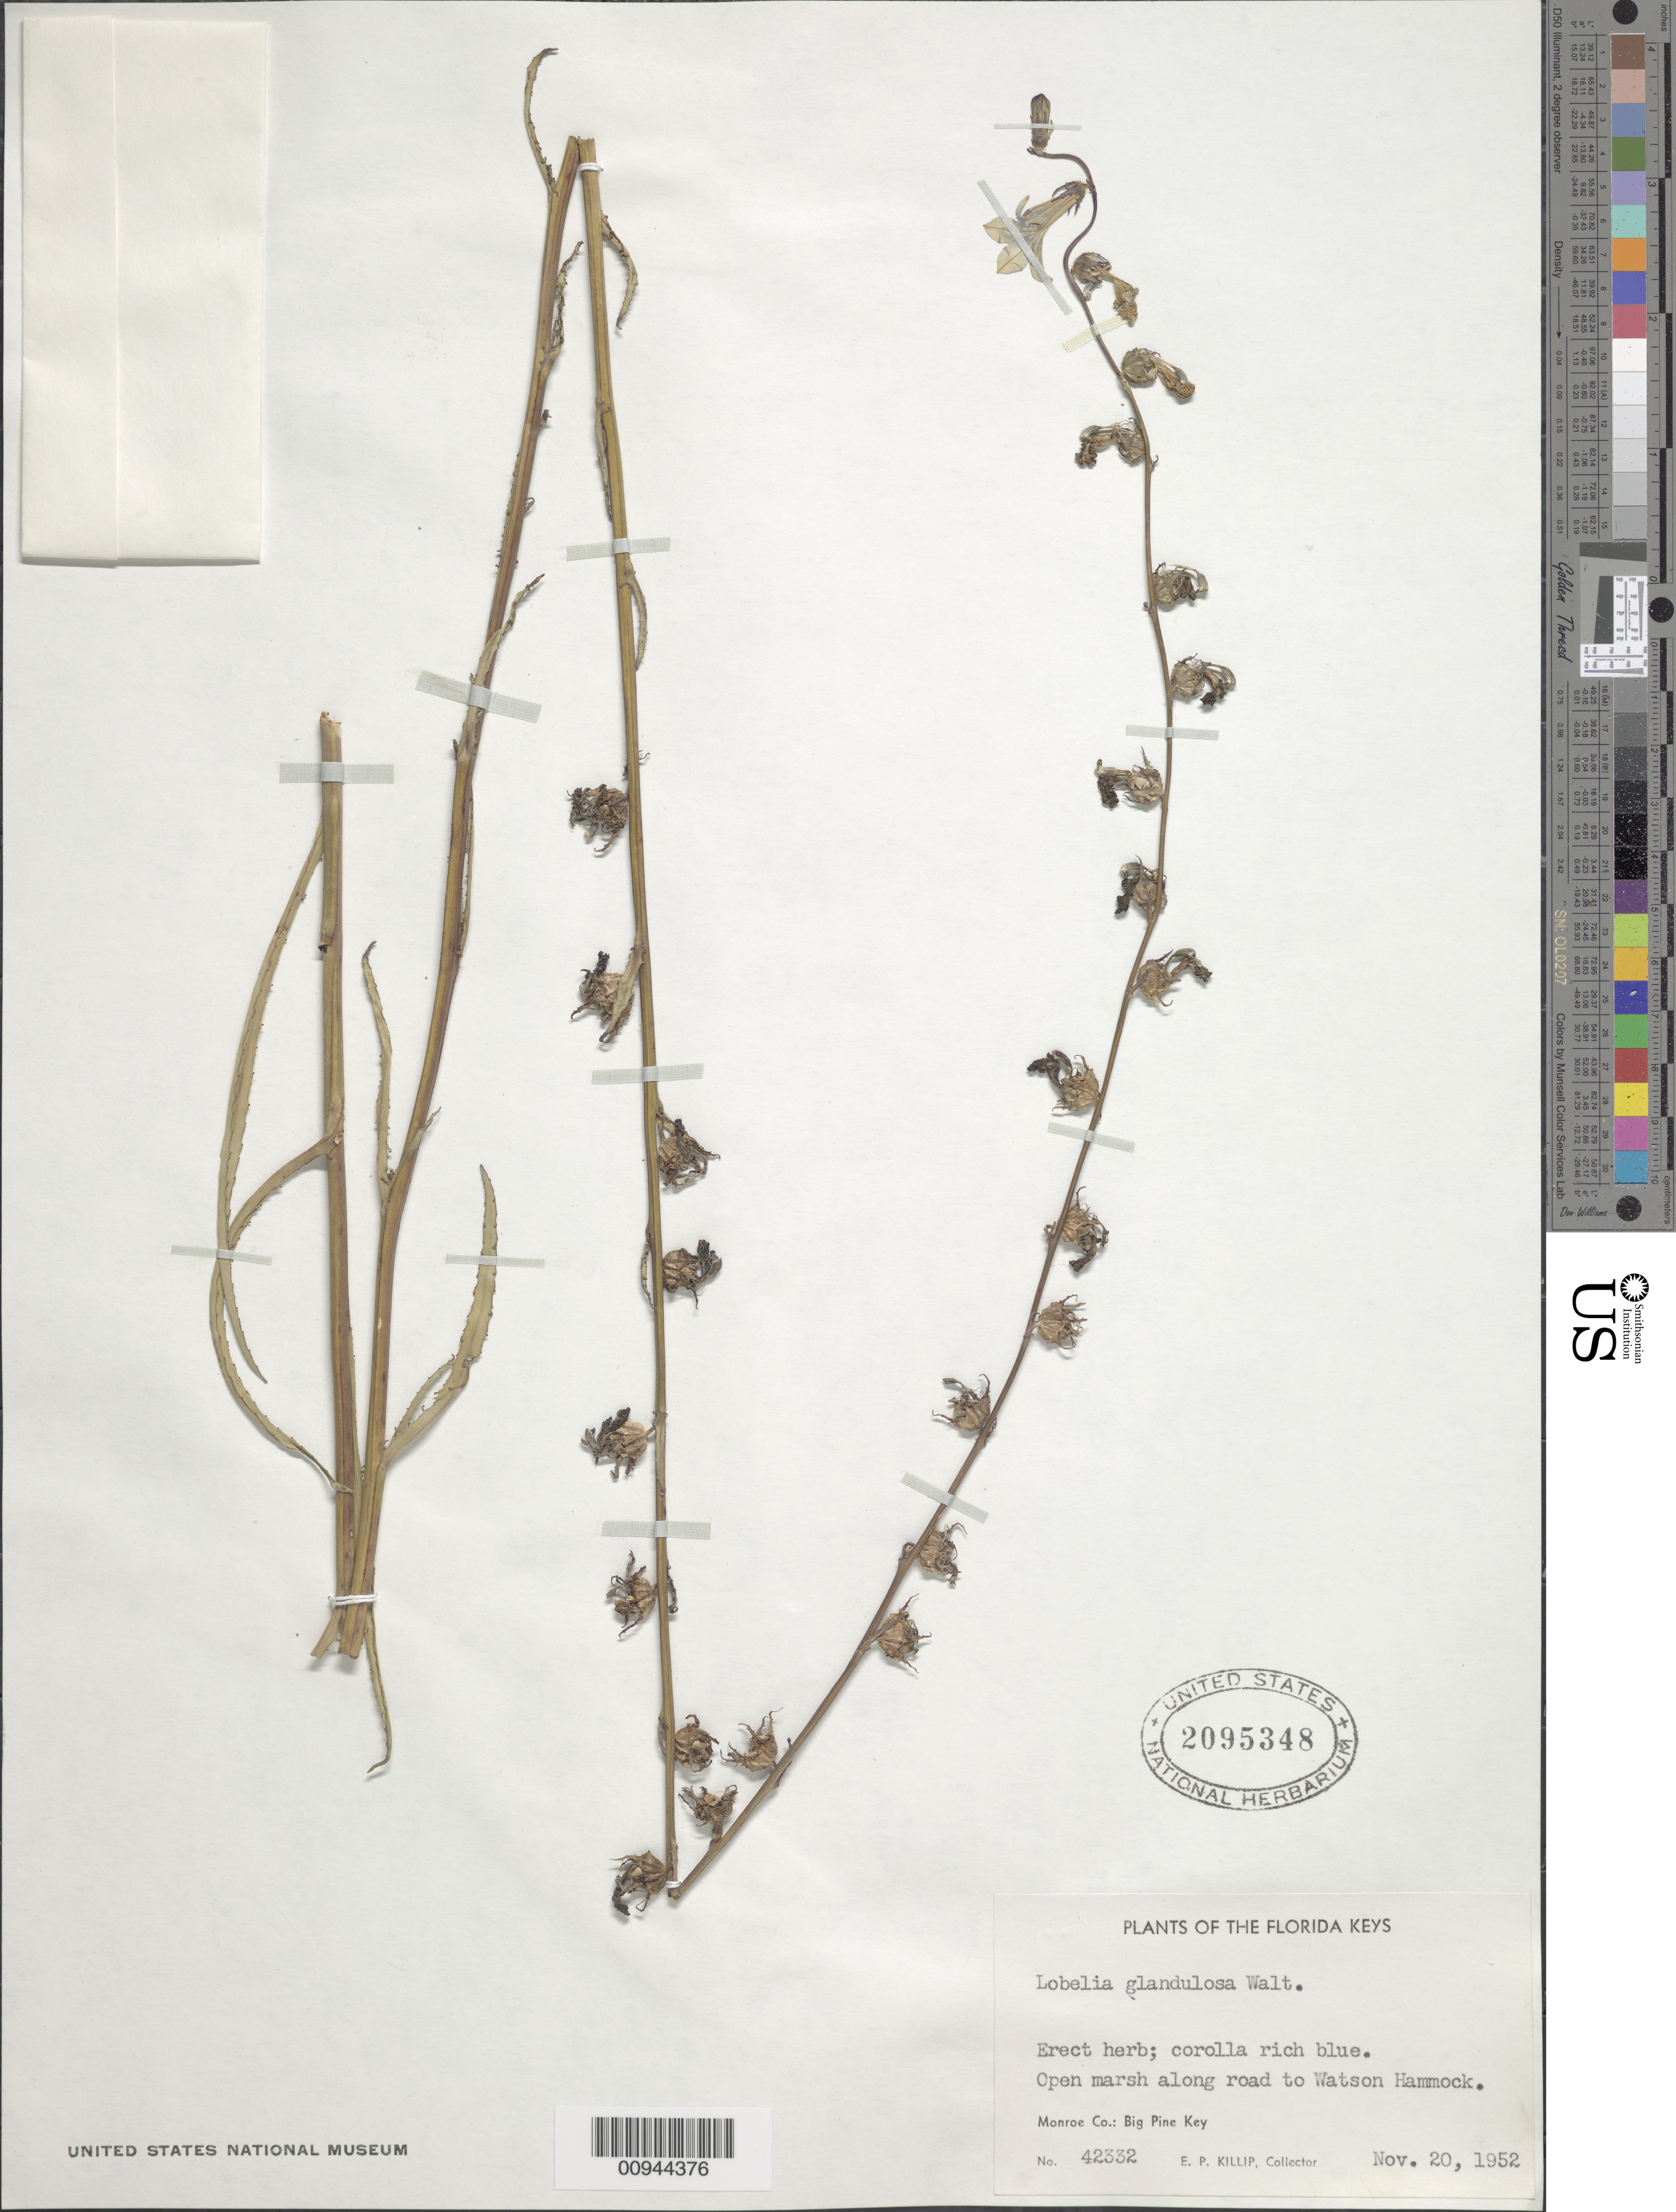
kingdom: Plantae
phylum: Tracheophyta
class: Magnoliopsida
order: Asterales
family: Campanulaceae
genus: Lobelia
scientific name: Lobelia glandulosa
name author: Walter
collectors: E. P. Killip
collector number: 42332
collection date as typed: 20 Nov 1952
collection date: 1952-11-20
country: United States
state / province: Florida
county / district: Monroe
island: Big Pine Key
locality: Watson Hammock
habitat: open marsh along road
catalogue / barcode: US 2095348